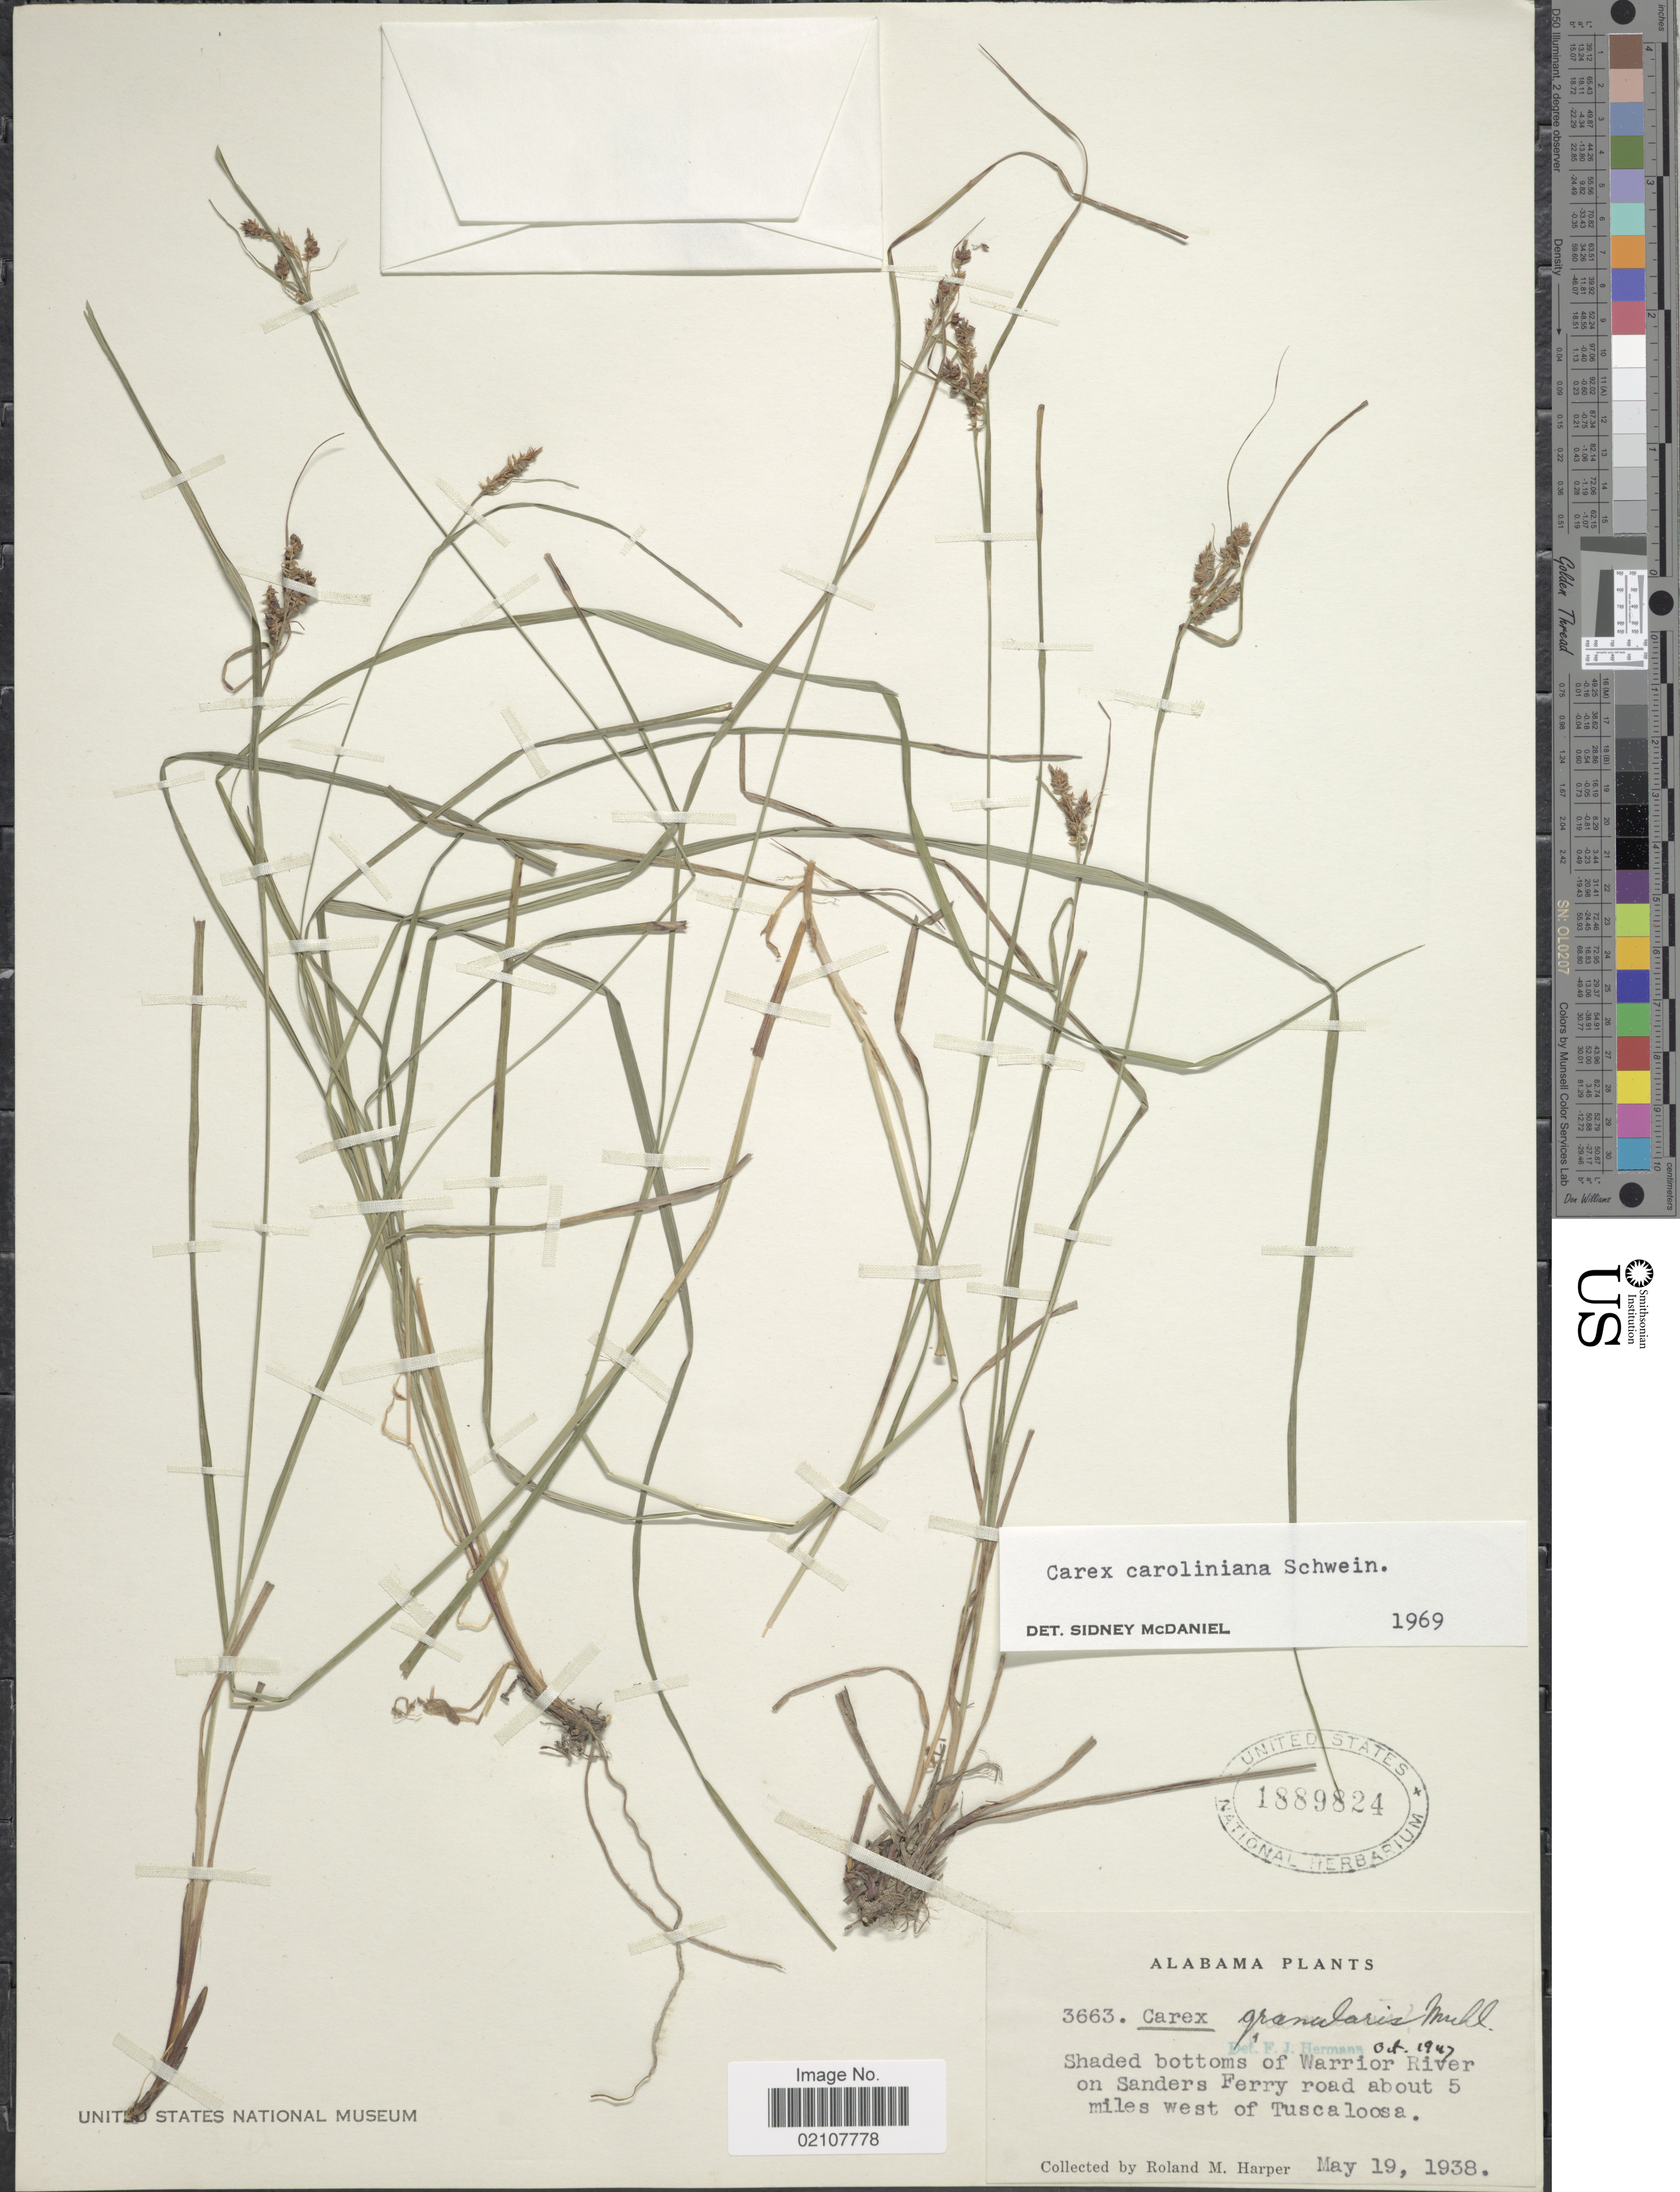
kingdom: Plantae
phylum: Tracheophyta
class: Liliopsida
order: Poales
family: Cyperaceae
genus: Carex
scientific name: Carex caroliniana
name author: Schwein.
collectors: R. M. Harper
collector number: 3663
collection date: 1938-05-19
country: United States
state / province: Alabama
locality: Warrior River on Sanders Ferry road about 5 miles west of Tuscaloosa.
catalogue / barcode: US 1889824